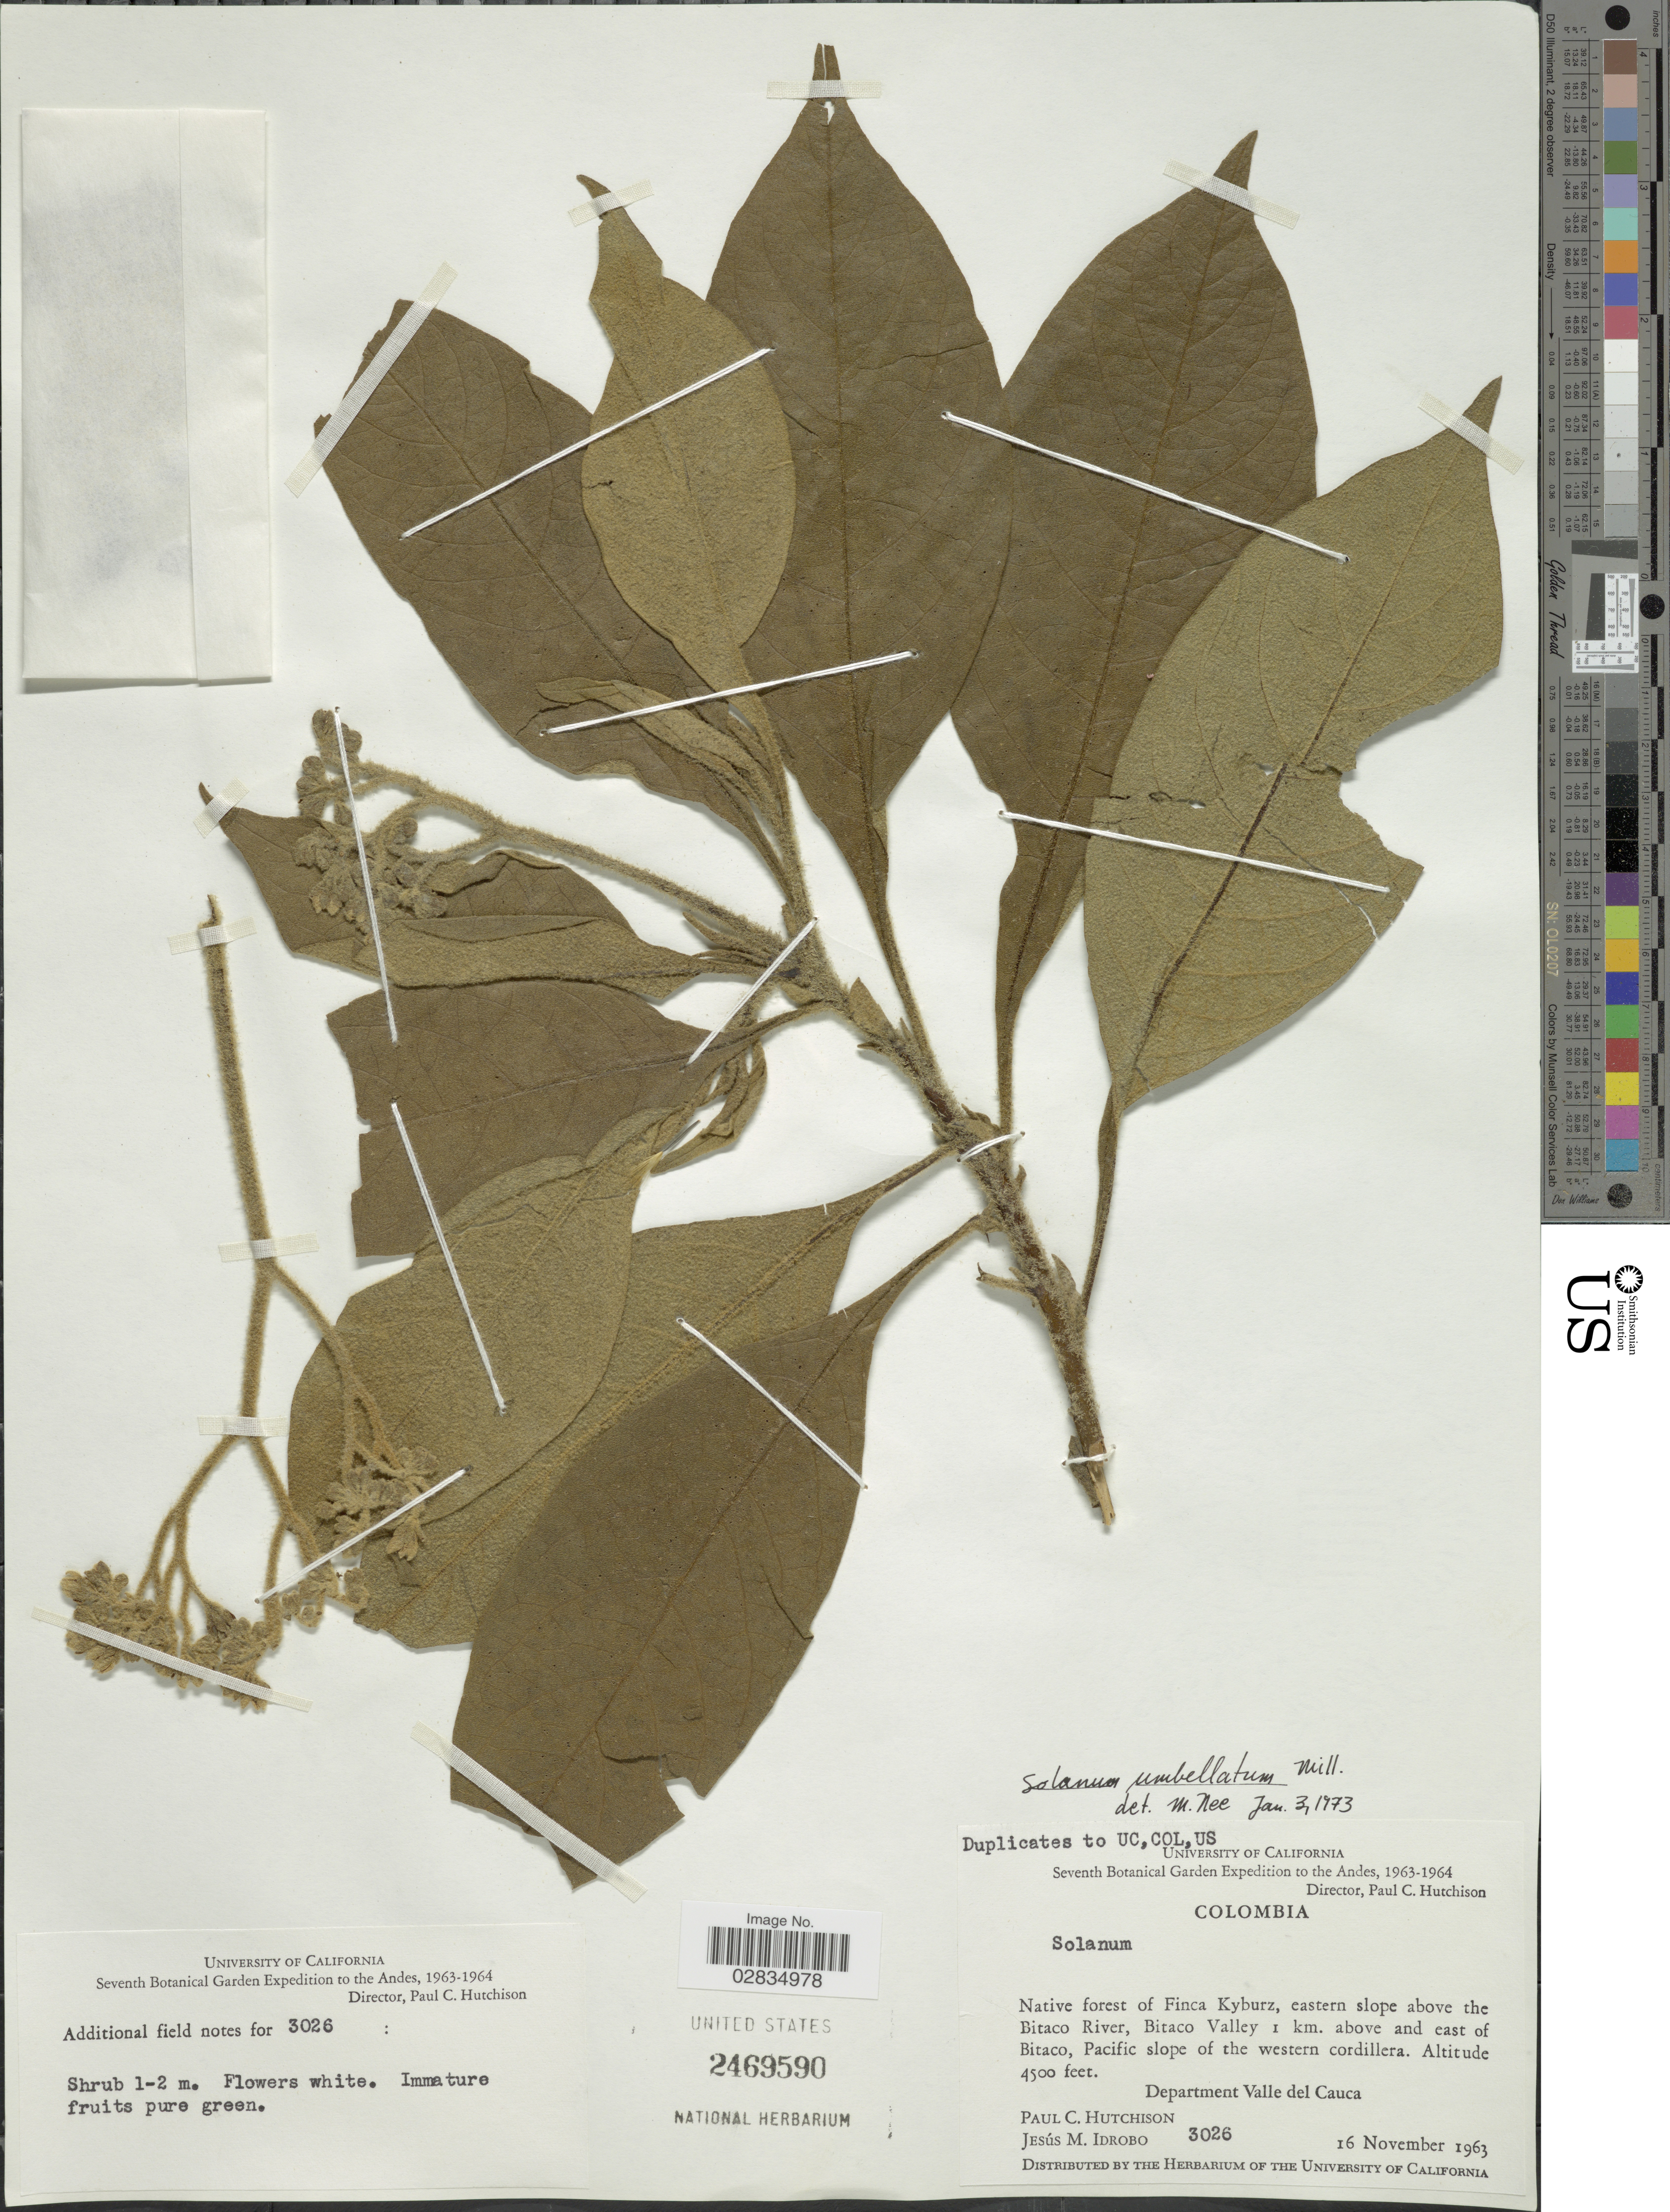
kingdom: Plantae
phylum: Tracheophyta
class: Magnoliopsida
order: Solanales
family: Solanaceae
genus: Solanum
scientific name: Solanum umbellatum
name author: Mill.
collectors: P. C. Hutchison & J. M. Idrobo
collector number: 3026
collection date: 1963-11-16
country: Colombia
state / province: Valle del Cauca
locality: Andes, Native forest of Finca Kyburz, eastern slope above the Bitaco River, Bitaco Valley 1 km. above and east of Bitaco, Pacific slope of the western cordillera, Department Valle del Cauca.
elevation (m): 1372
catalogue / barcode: US 2469590